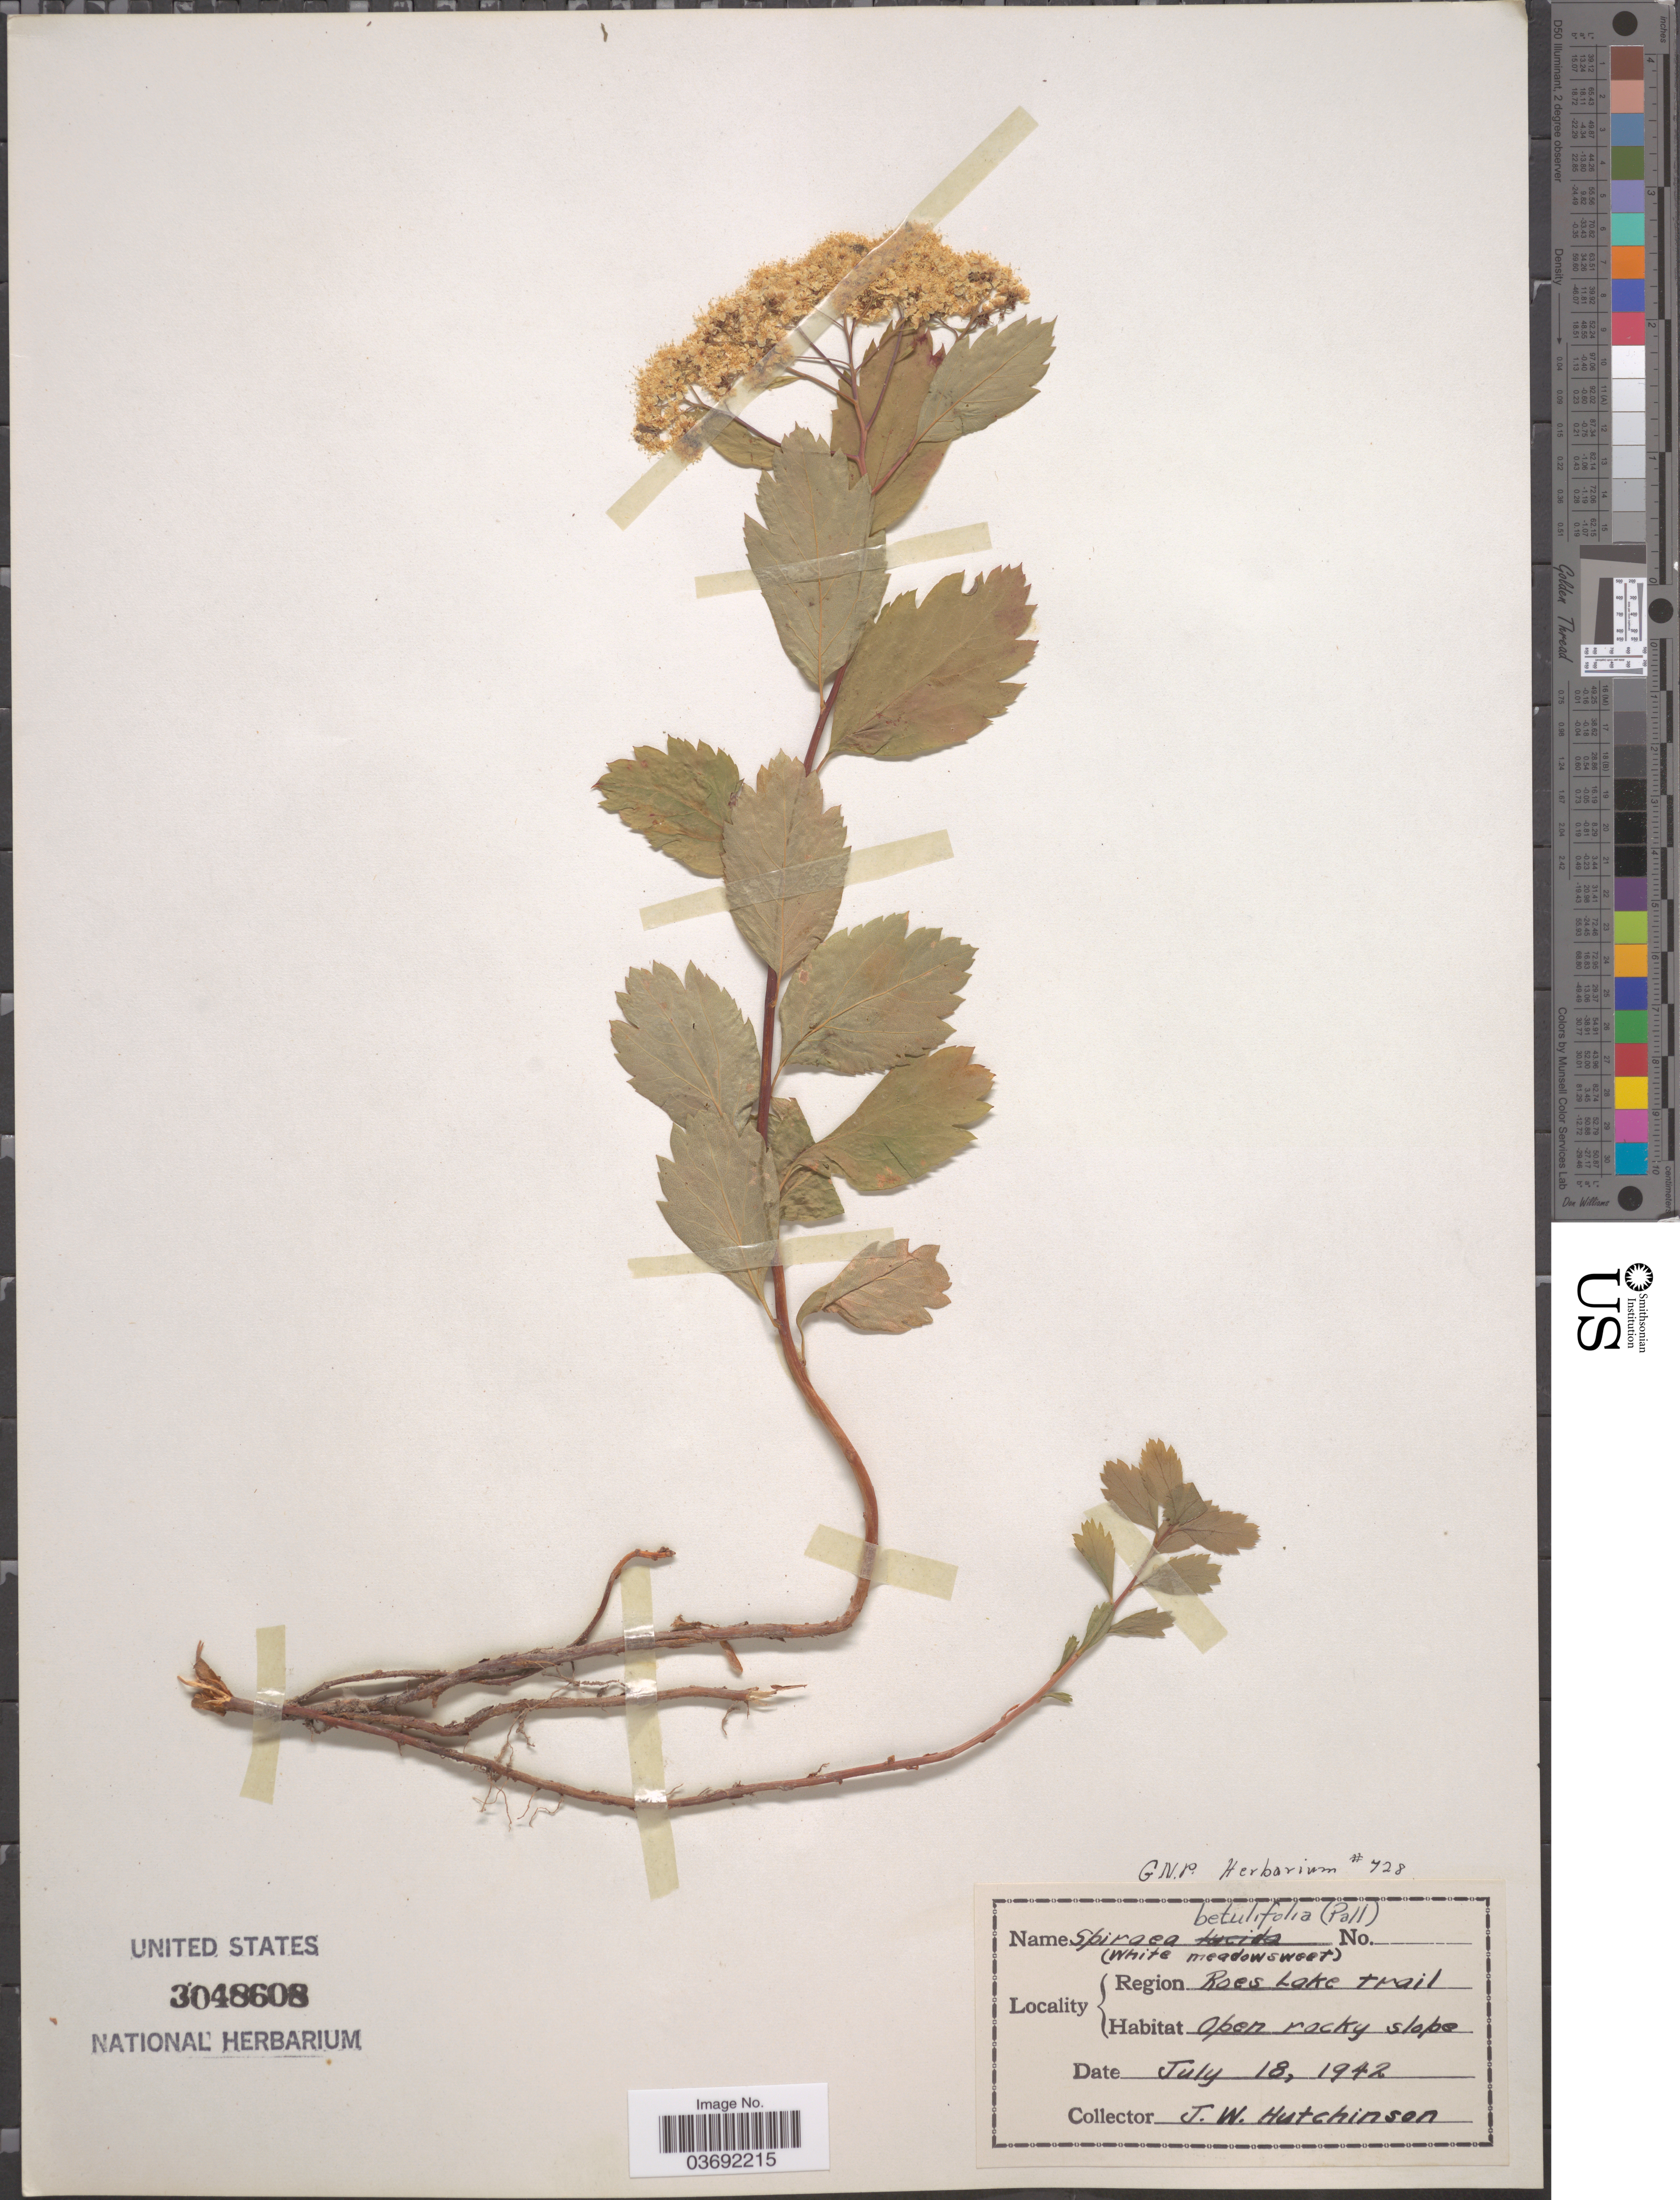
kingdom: Plantae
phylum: Tracheophyta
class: Magnoliopsida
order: Rosales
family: Rosaceae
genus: Spiraea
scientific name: Spiraea betulifolia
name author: Pall.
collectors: J. Hutchinson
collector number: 728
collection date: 1942-07-18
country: United States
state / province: Montana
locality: Region Roes Lake trail.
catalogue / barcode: US 3048608